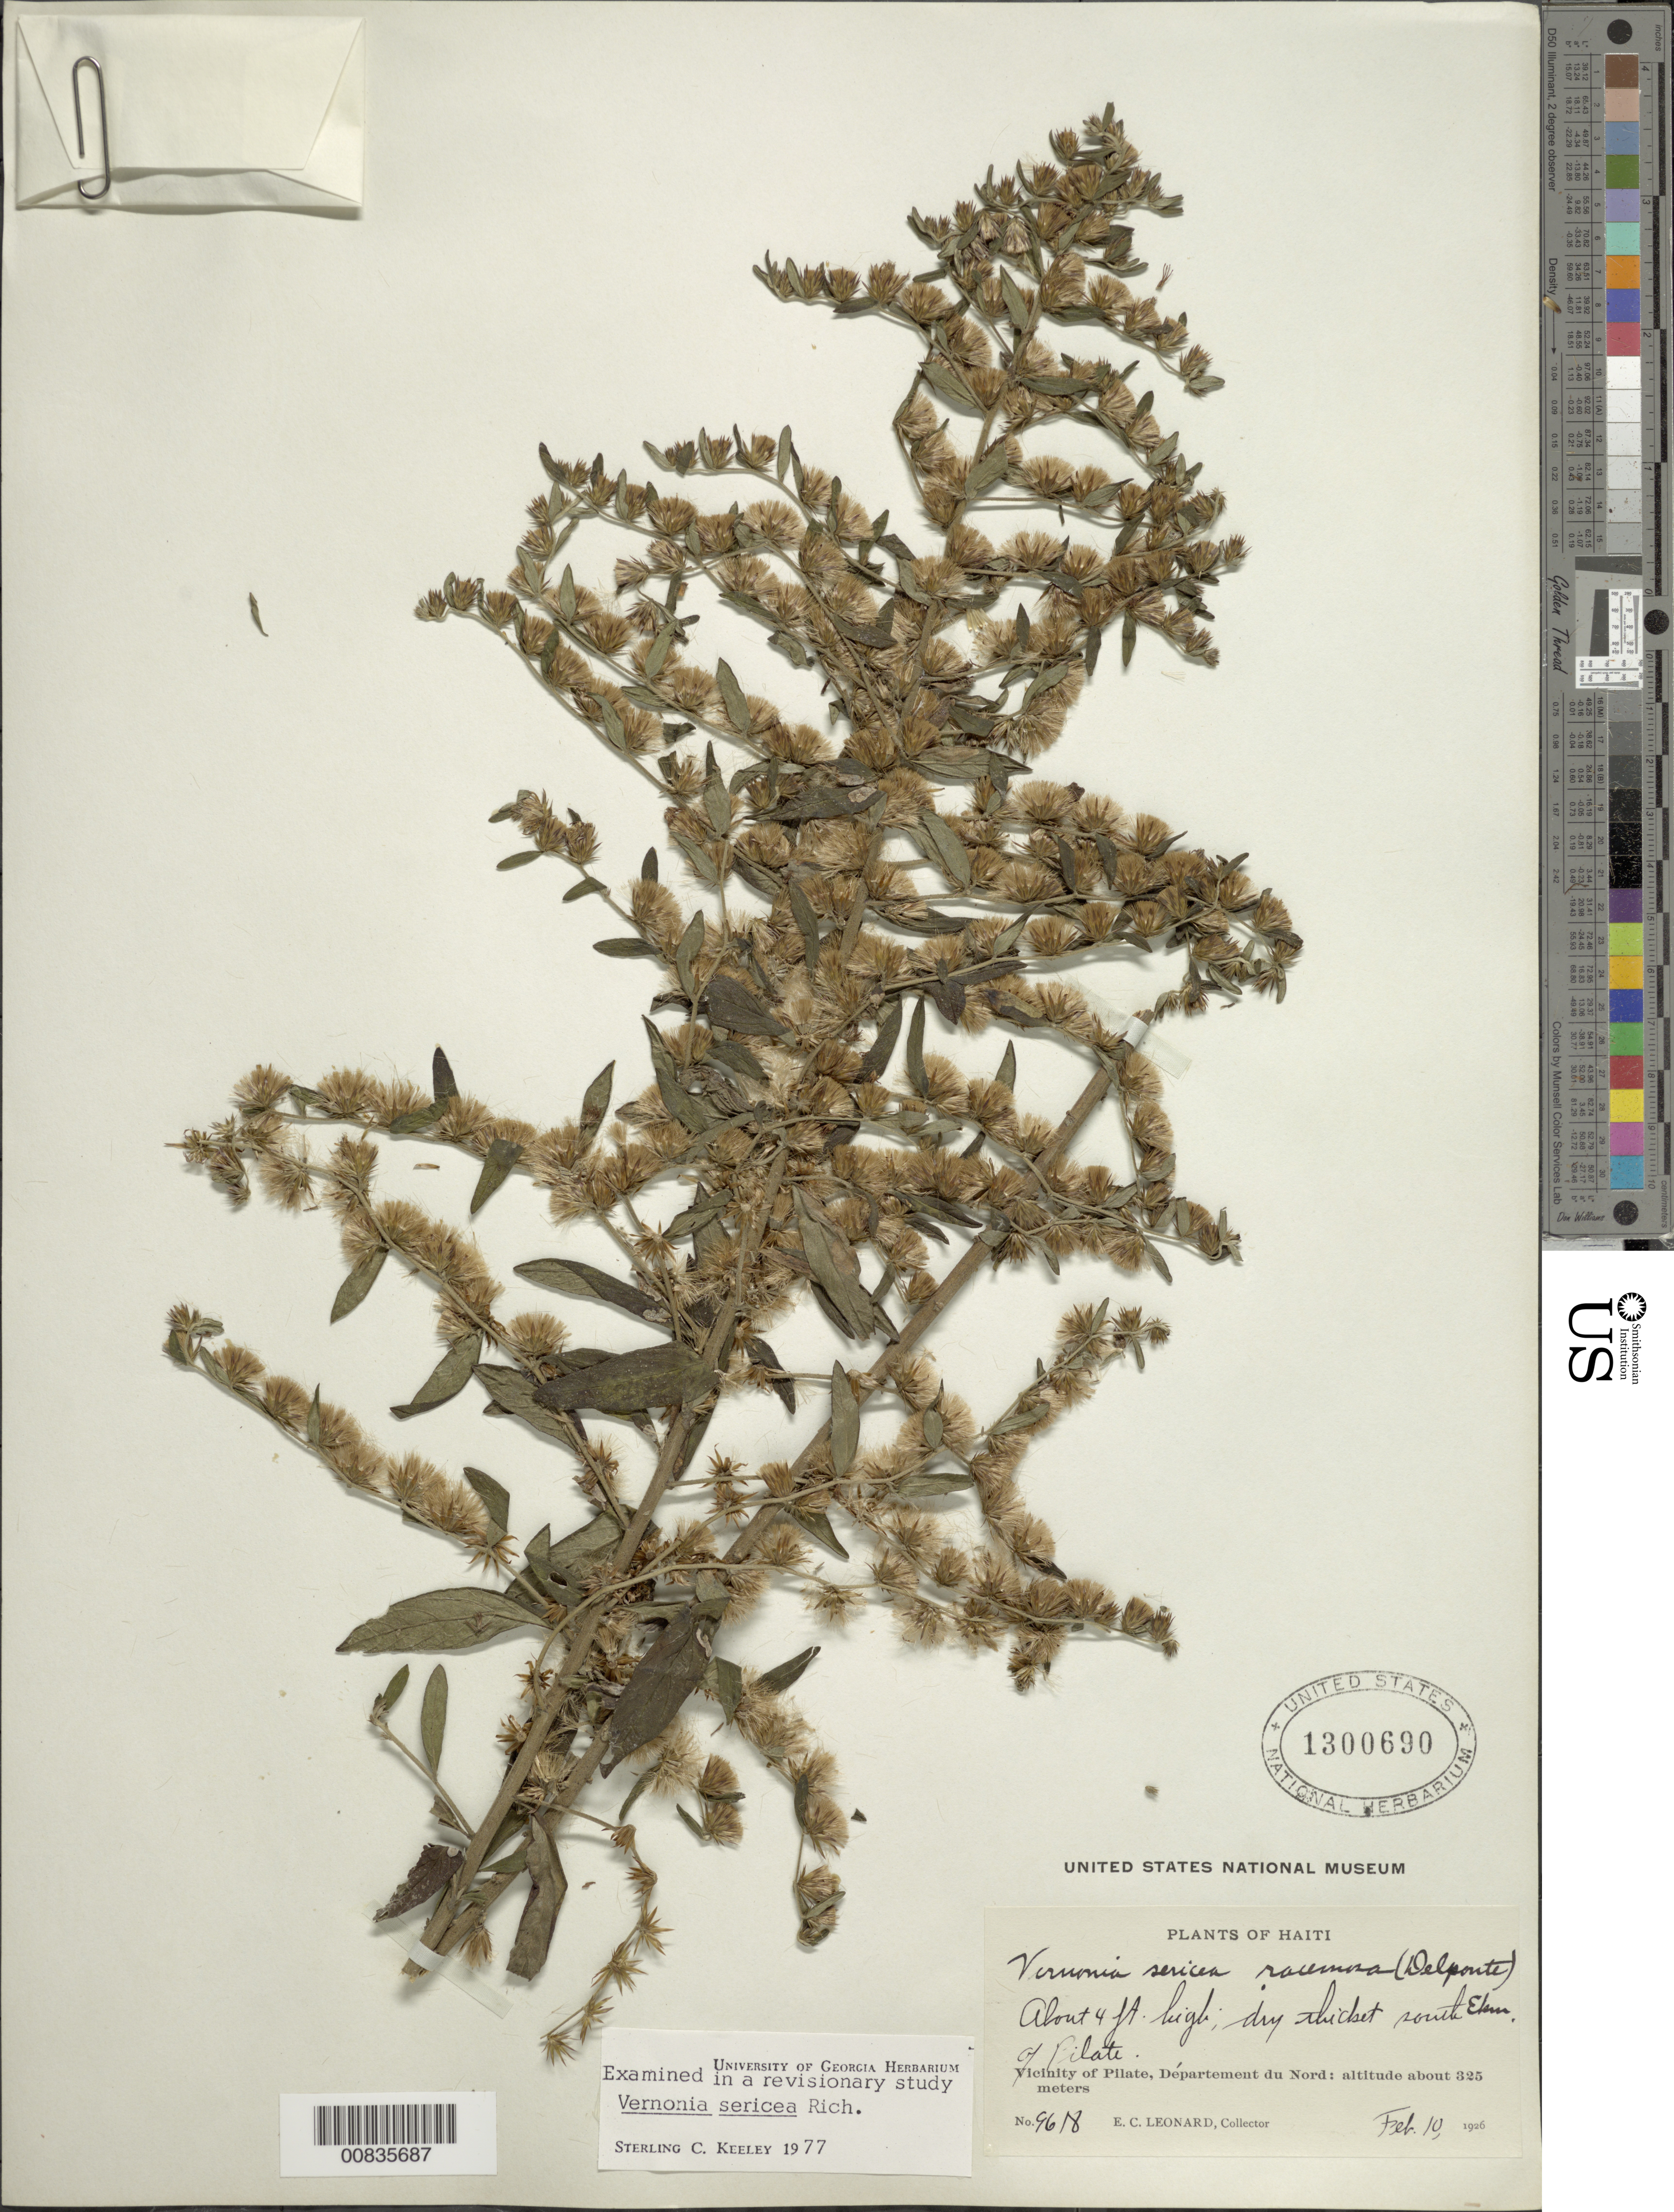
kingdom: Plantae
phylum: Tracheophyta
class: Magnoliopsida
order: Asterales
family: Asteraceae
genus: Lepidaploa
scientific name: Lepidaploa sericea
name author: (Rich.) H. Rob.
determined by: Keeley, S. C.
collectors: E. C. Leonard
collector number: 9618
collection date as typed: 10 Feb 1926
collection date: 1926-02-10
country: Haiti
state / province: Nord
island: Hispaniola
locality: Vicinity of Pilate, S of town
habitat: Dry thickets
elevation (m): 325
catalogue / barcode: US 1300690